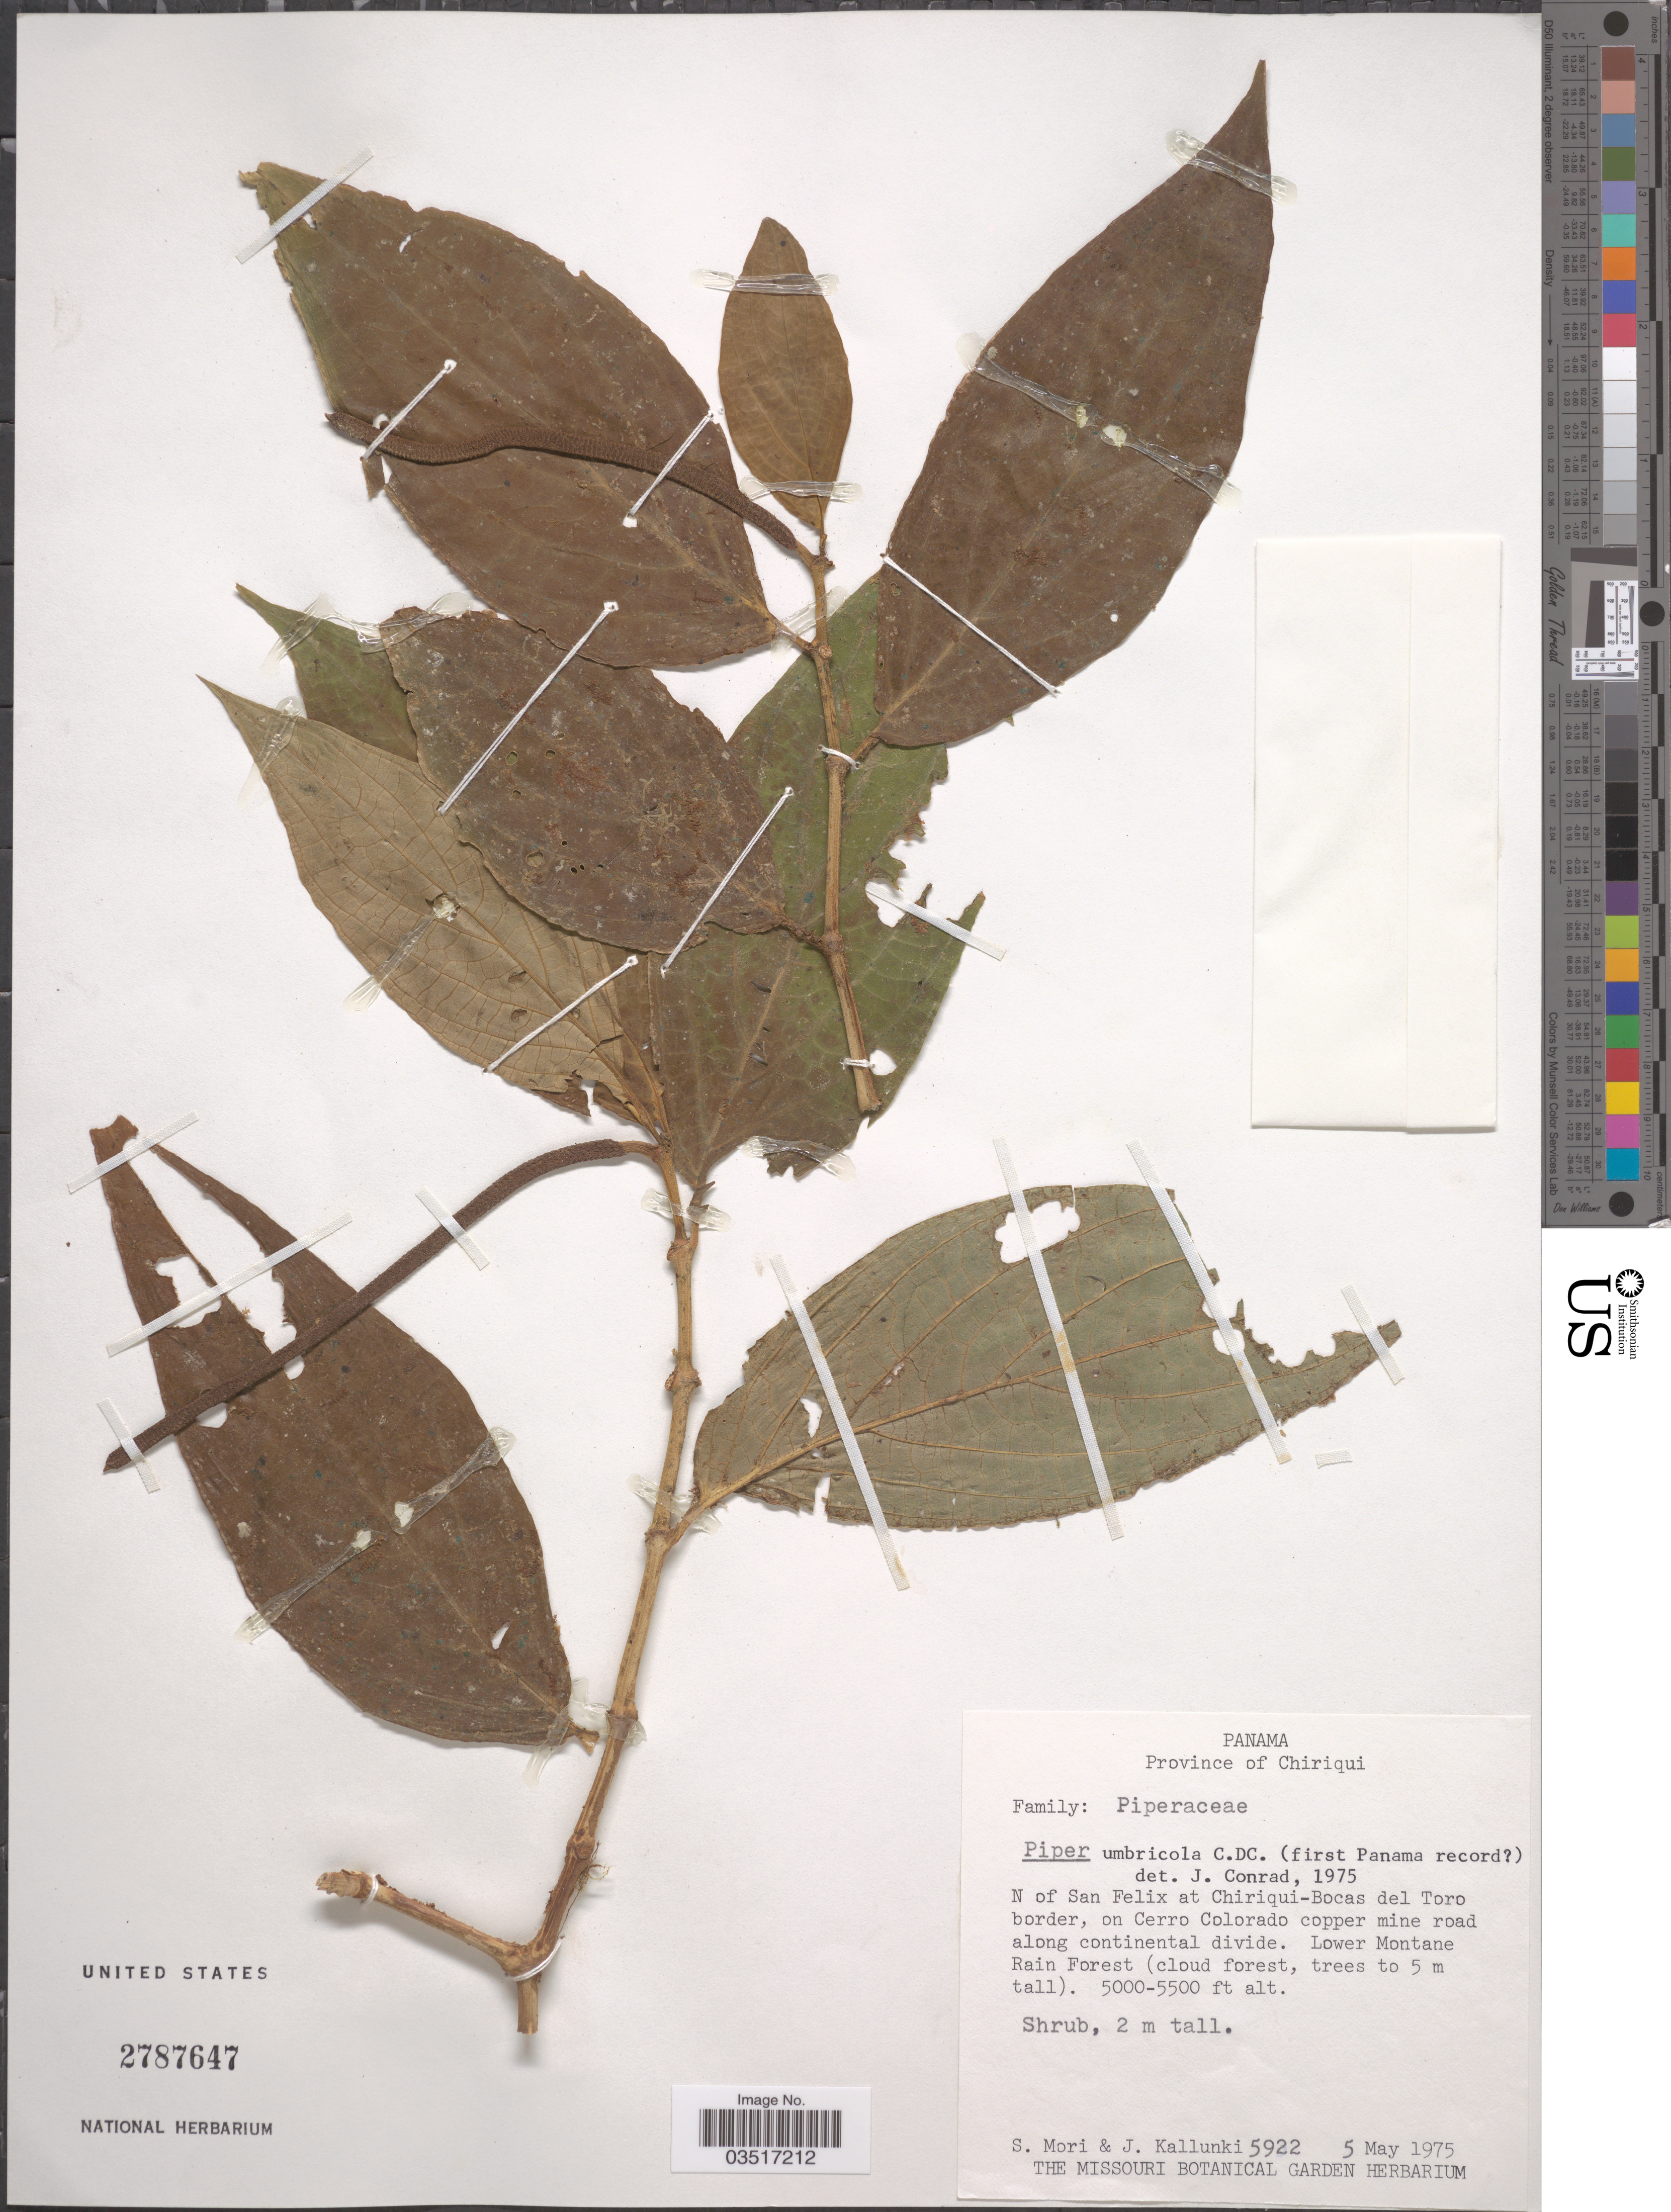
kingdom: Plantae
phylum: Tracheophyta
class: Magnoliopsida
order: Piperales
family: Piperaceae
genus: Piper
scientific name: Piper umbricola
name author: C. DC.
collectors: S. Mori & J. Kallunki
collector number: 5922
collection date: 1975-05-05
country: Panama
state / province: Chiriqui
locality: N of San Felix at Chiriqui-Boca del Toro border, on Cerro Colorado copper mine road along continental divide. Lower Montane Rain Forest.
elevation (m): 1524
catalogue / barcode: US 2787647